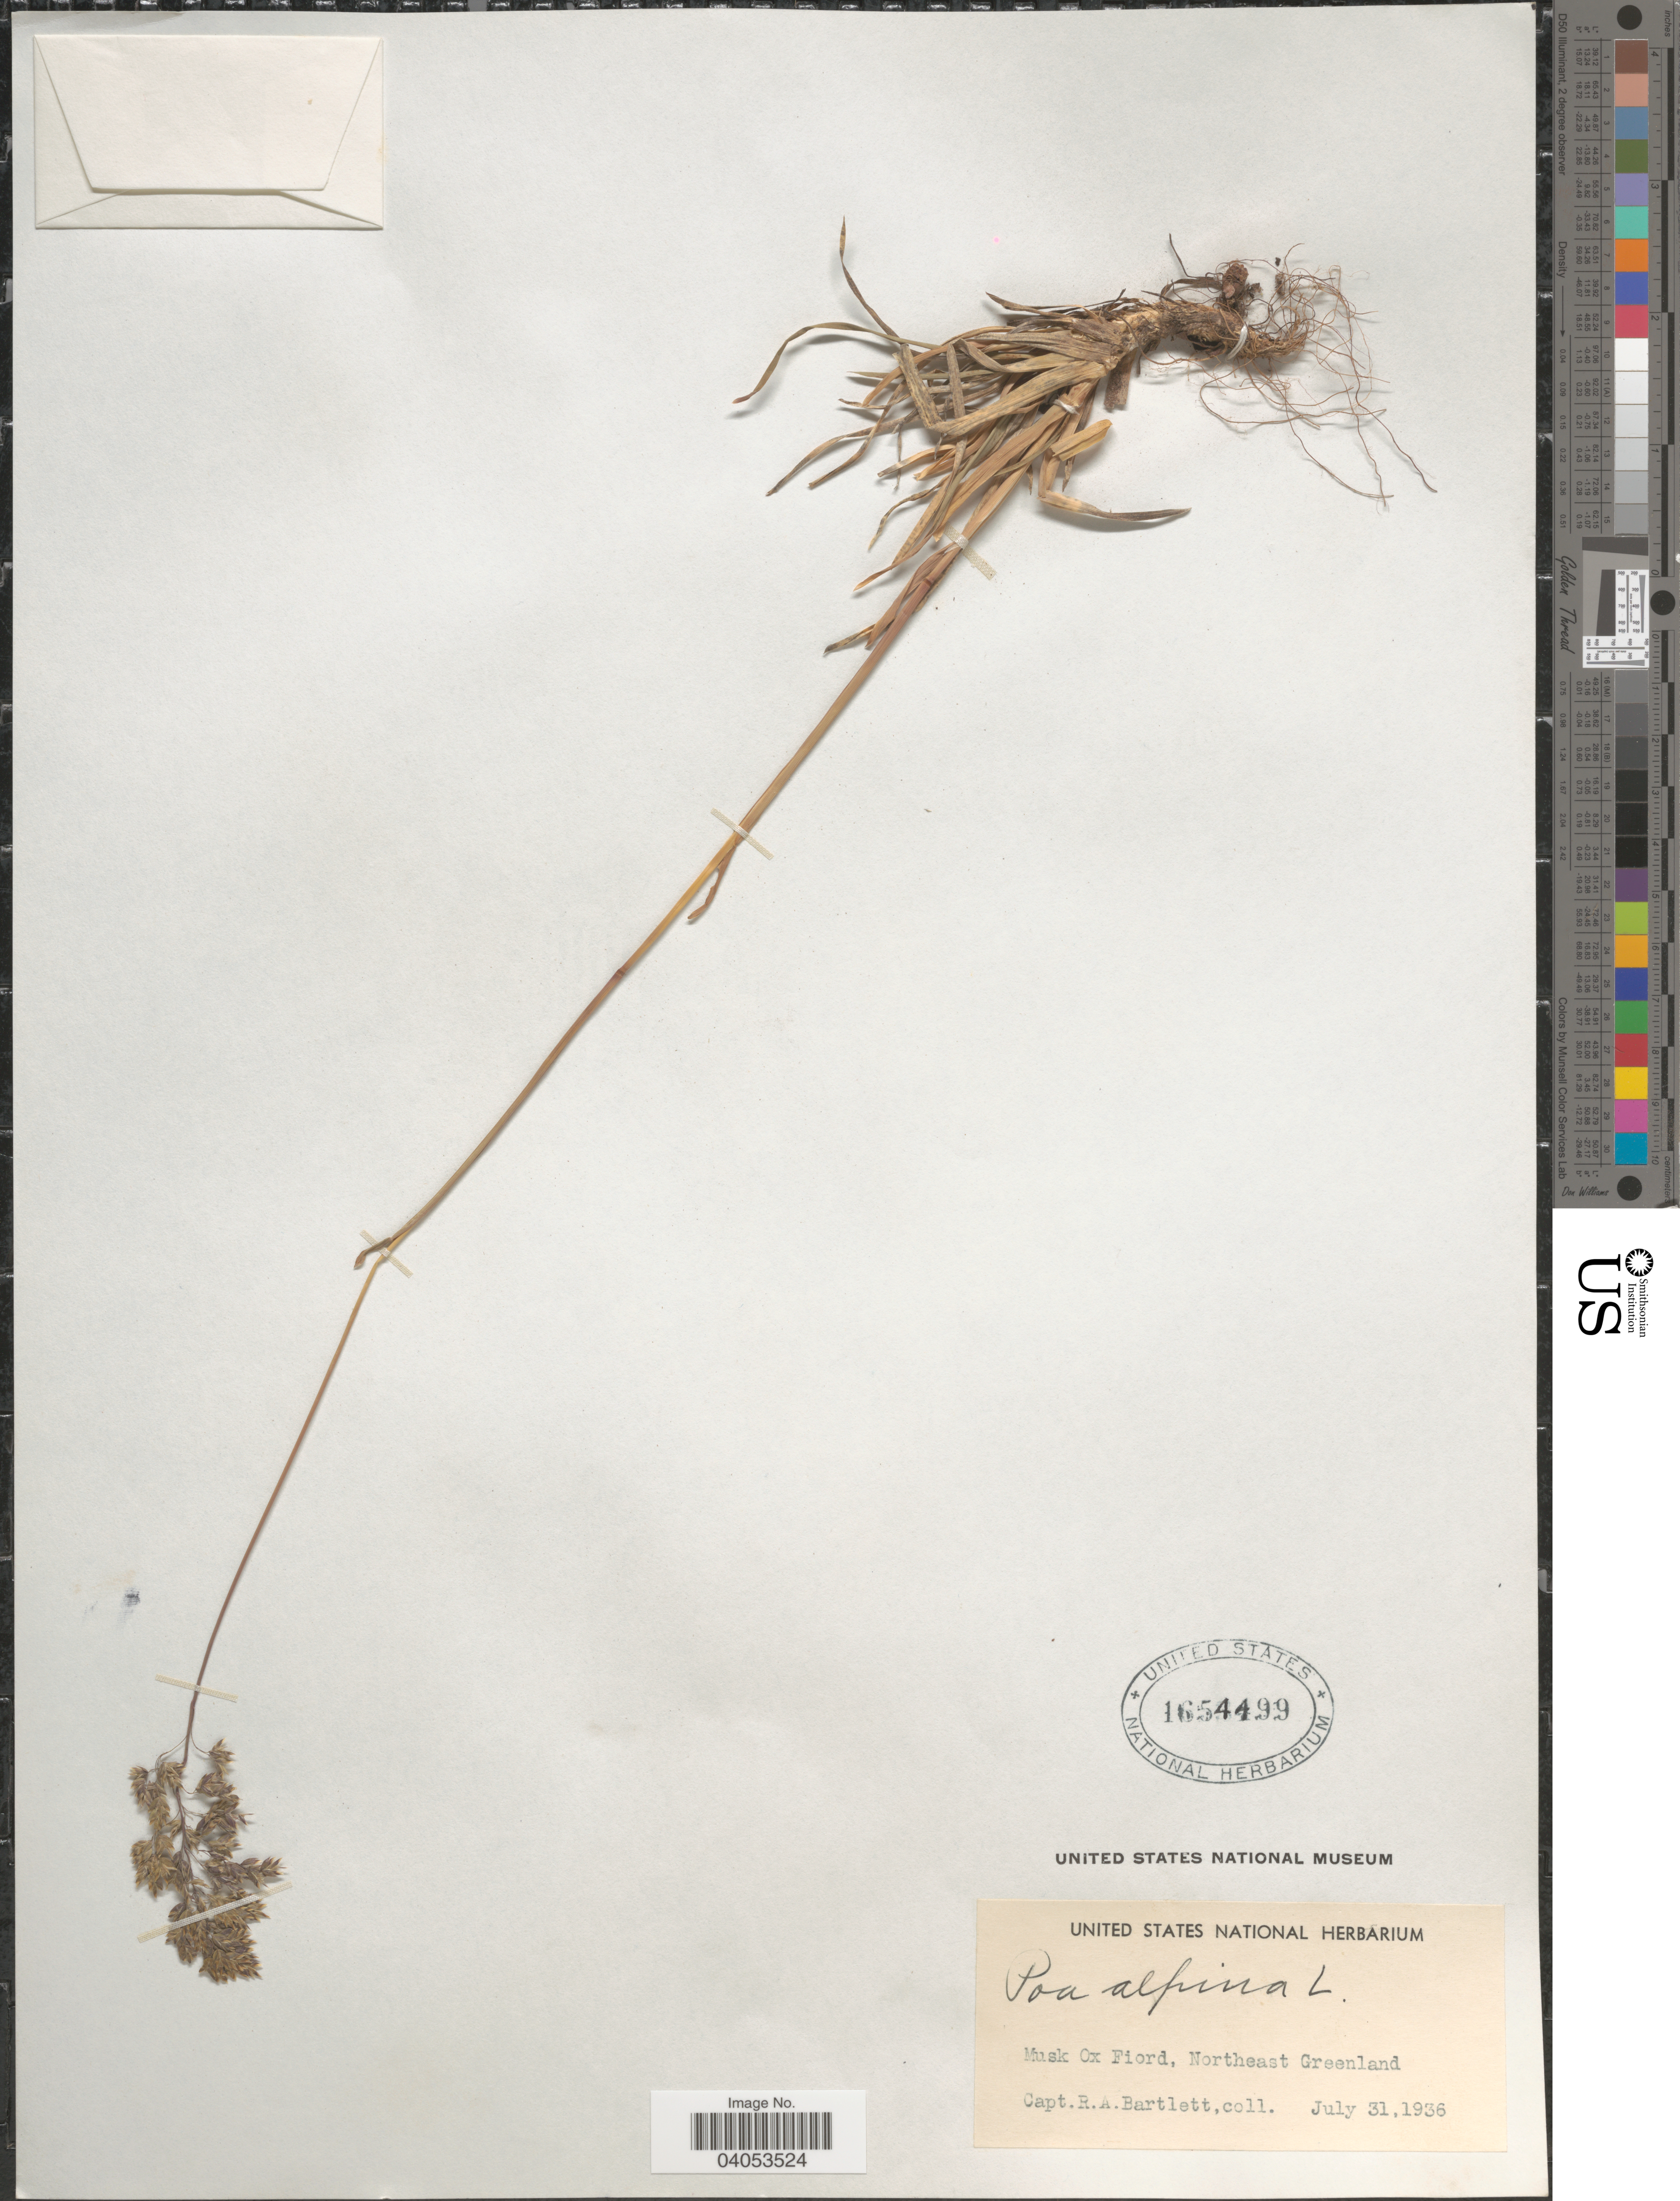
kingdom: Plantae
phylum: Tracheophyta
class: Liliopsida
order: Poales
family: Poaceae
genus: Poa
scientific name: Poa alpina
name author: L.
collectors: R. A. Bartlett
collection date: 1936-07-31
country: Greenland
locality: Musk Ox Fiord, Northeast Greenland.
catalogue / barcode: US 1654499